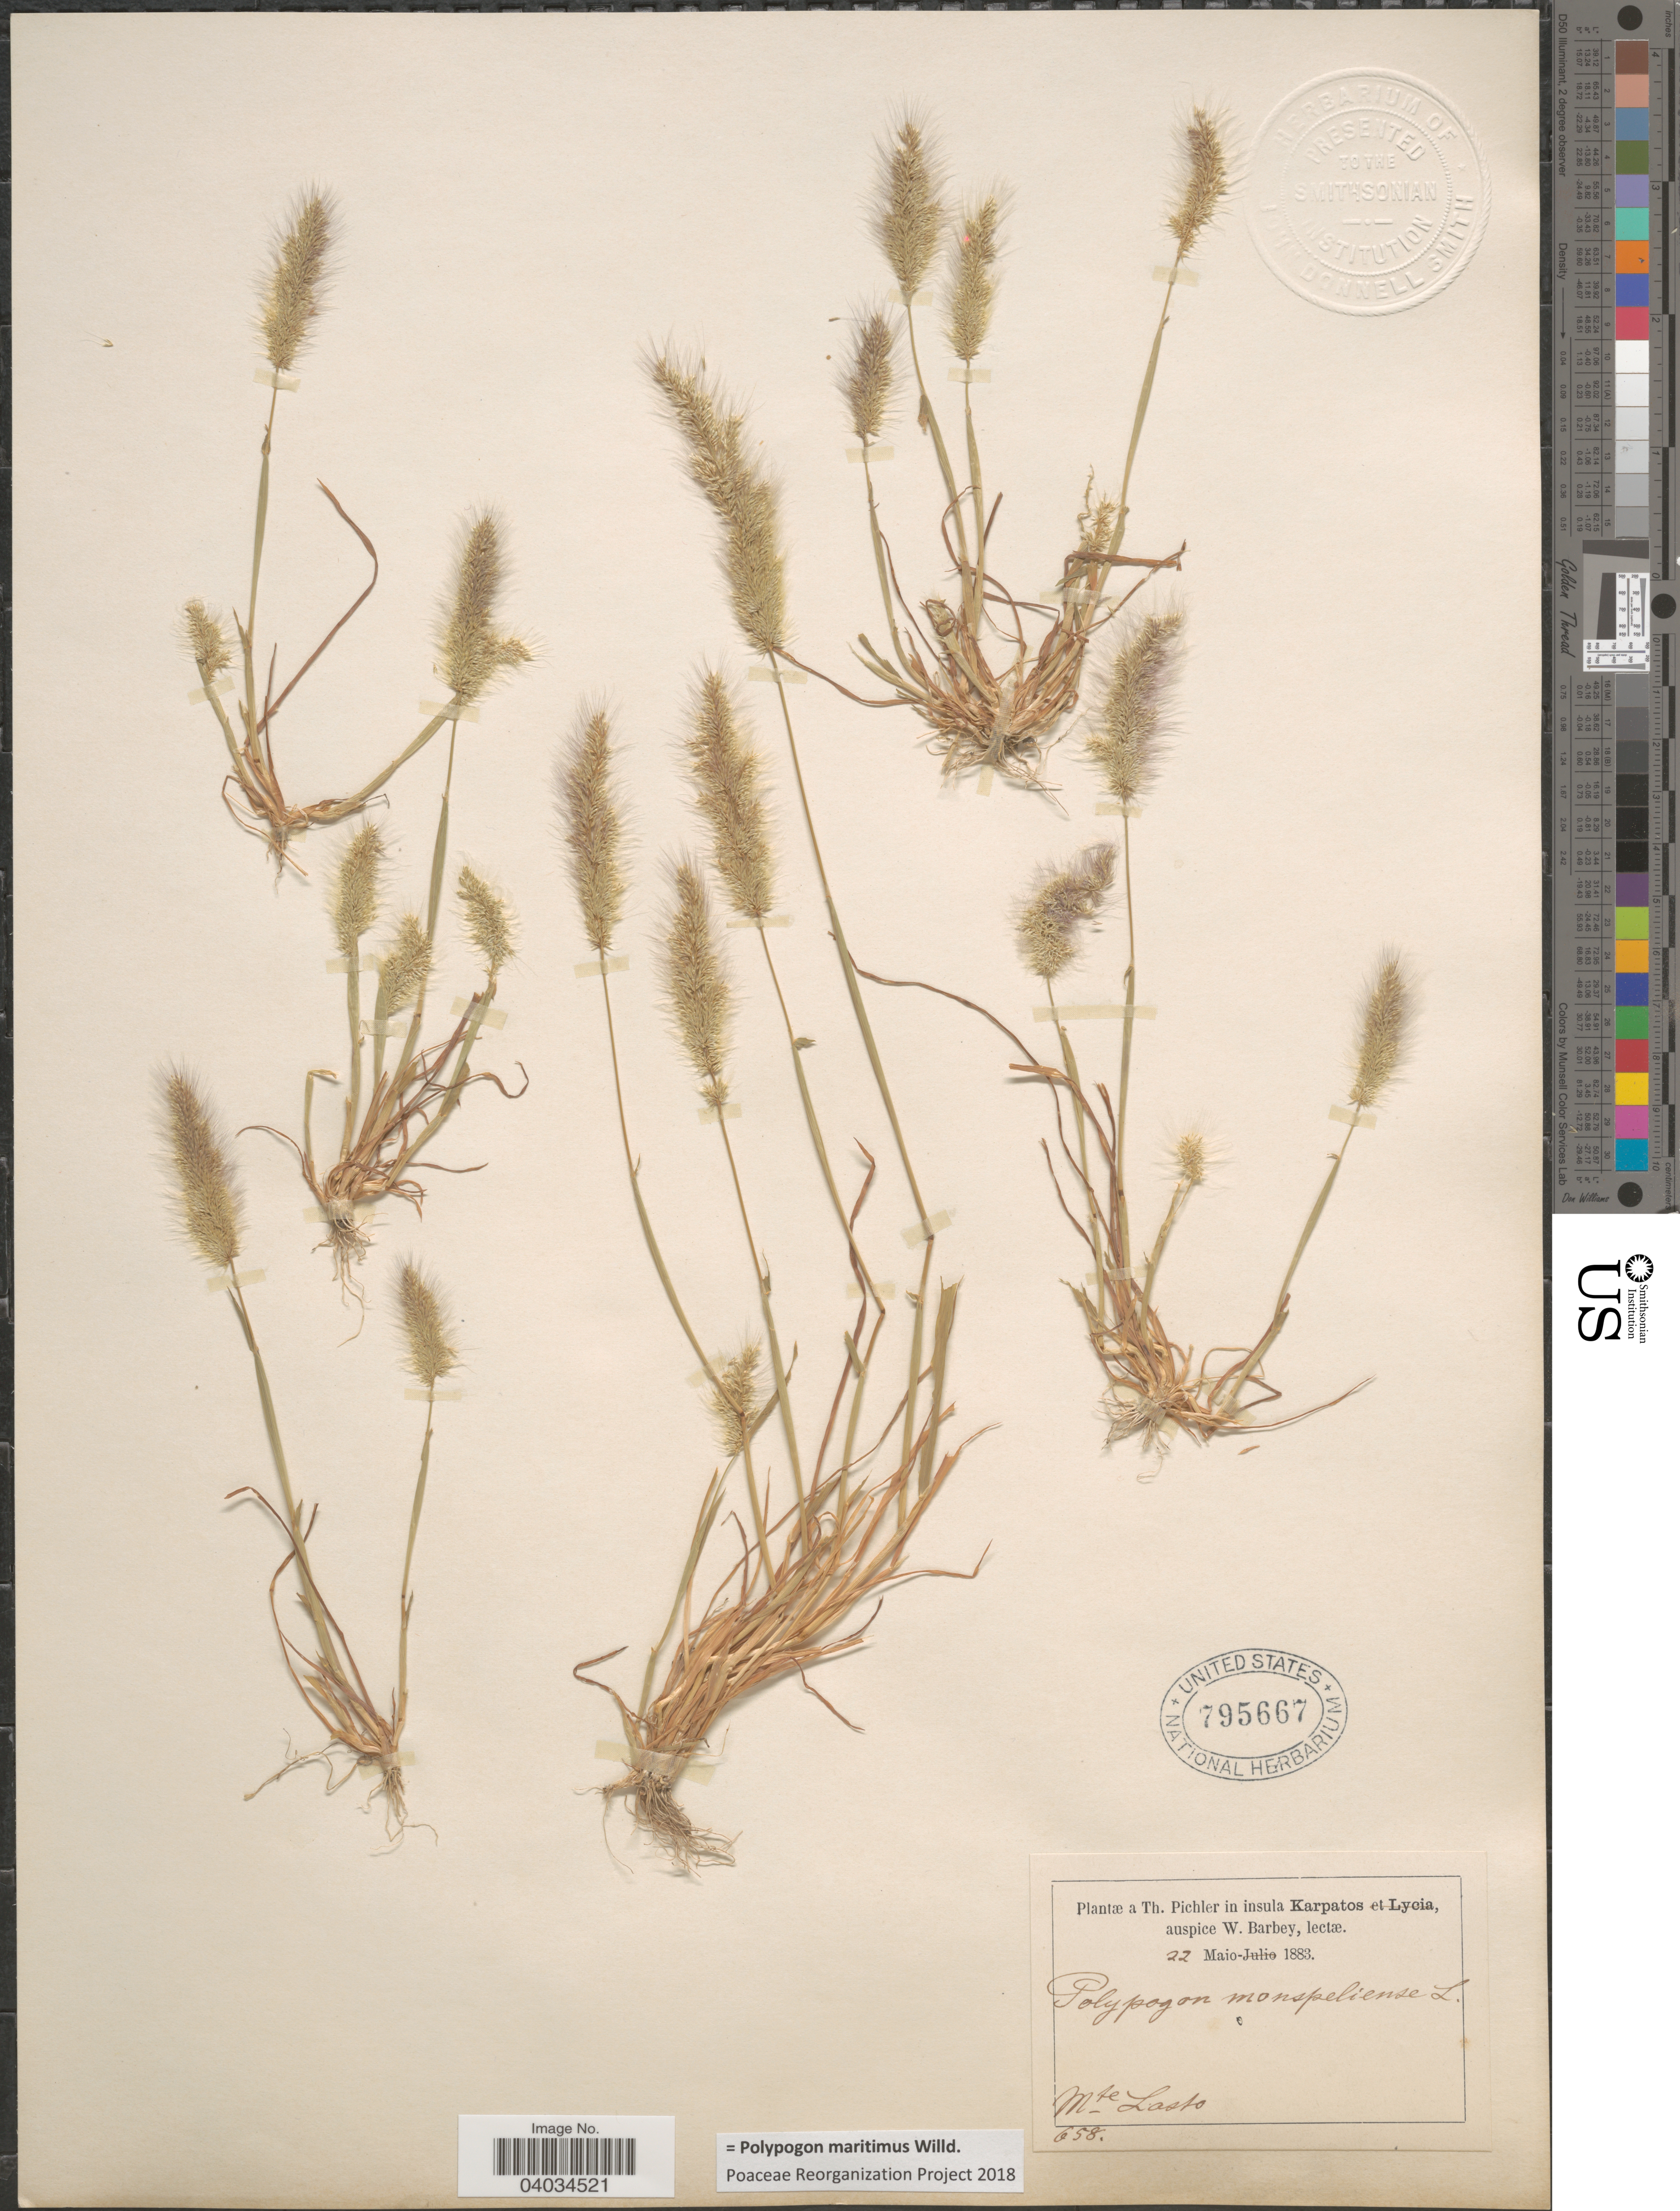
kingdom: Plantae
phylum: Tracheophyta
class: Liliopsida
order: Poales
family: Poaceae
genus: Polypogon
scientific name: Polypogon maritimus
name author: Willd.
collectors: T. Pichler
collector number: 658?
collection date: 1883-05-22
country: Greece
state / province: South Aegean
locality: Insula Karpatos. Mte Lasto.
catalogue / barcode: US 795667